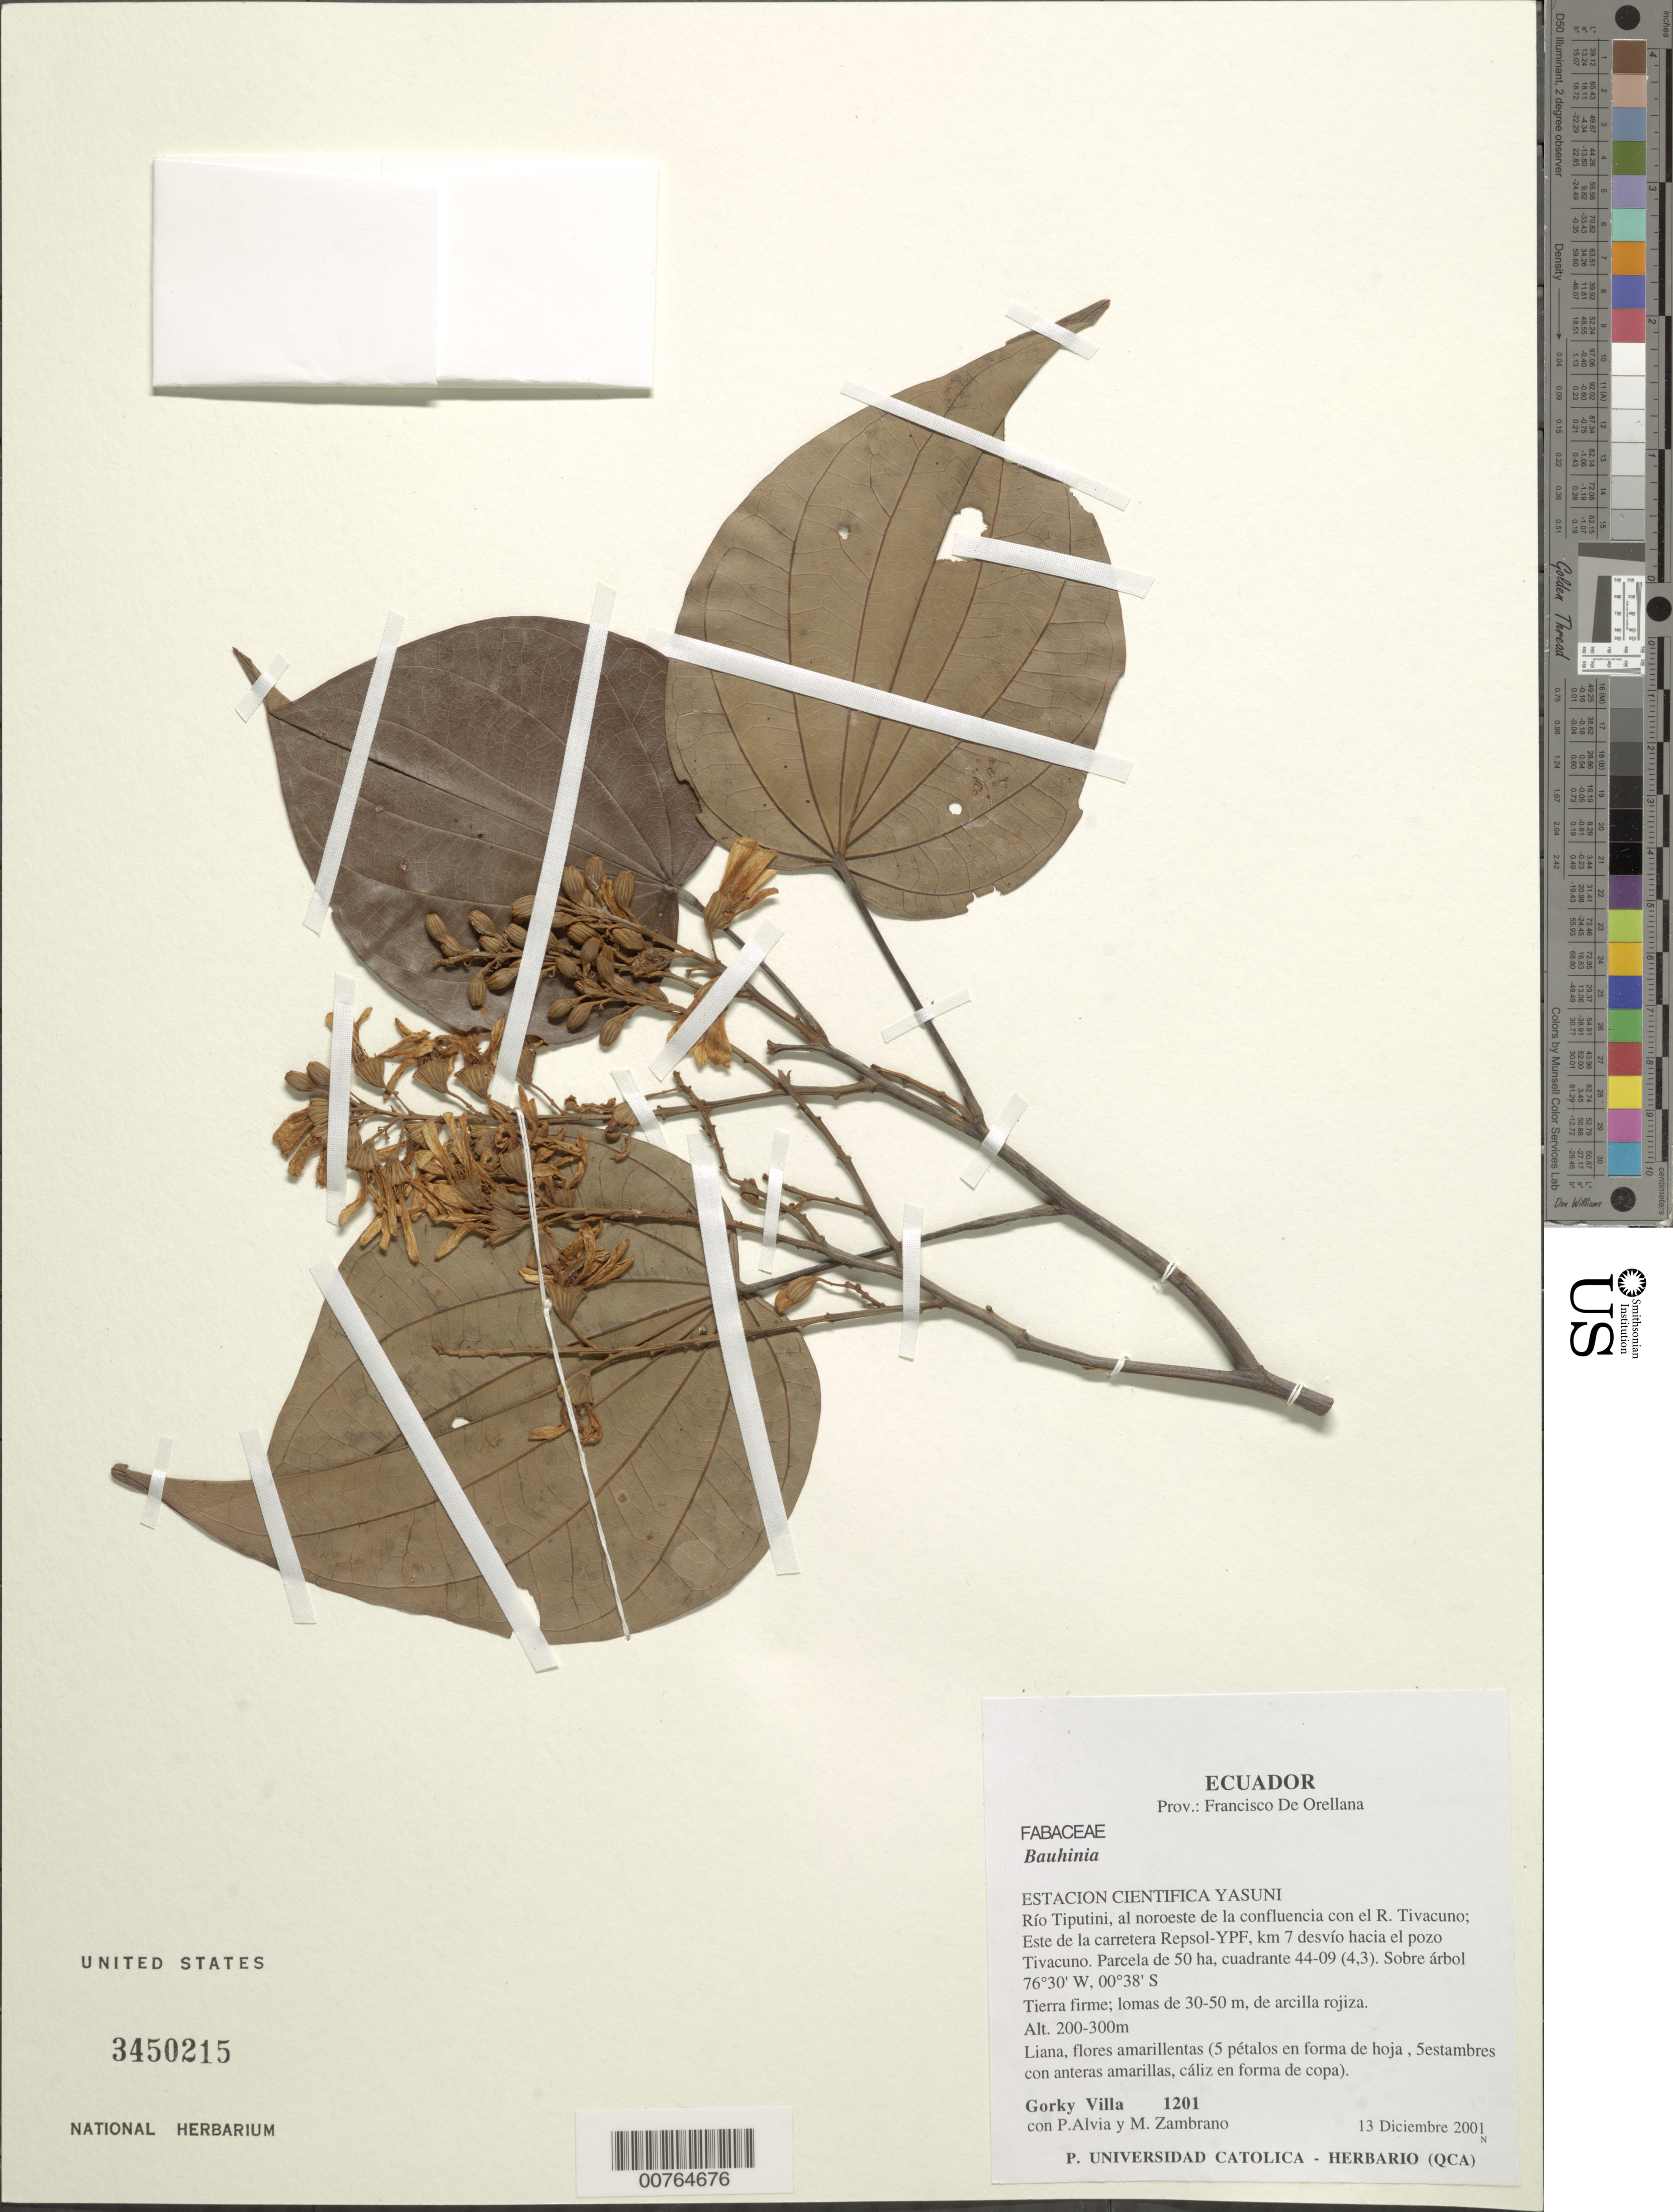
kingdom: Plantae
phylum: Tracheophyta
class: Magnoliopsida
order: Fabales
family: Fabaceae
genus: Bauhinia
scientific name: Bauhinia sp.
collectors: G. Villa, P. Alvia & M. Zambrano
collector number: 1201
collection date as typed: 13 Dec 2001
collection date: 2001-12-13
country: Ecuador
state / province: Napo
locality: Estacion Cientifica Yasuni, Rio Tiputini. Francisco de Orellana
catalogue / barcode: US 3450215